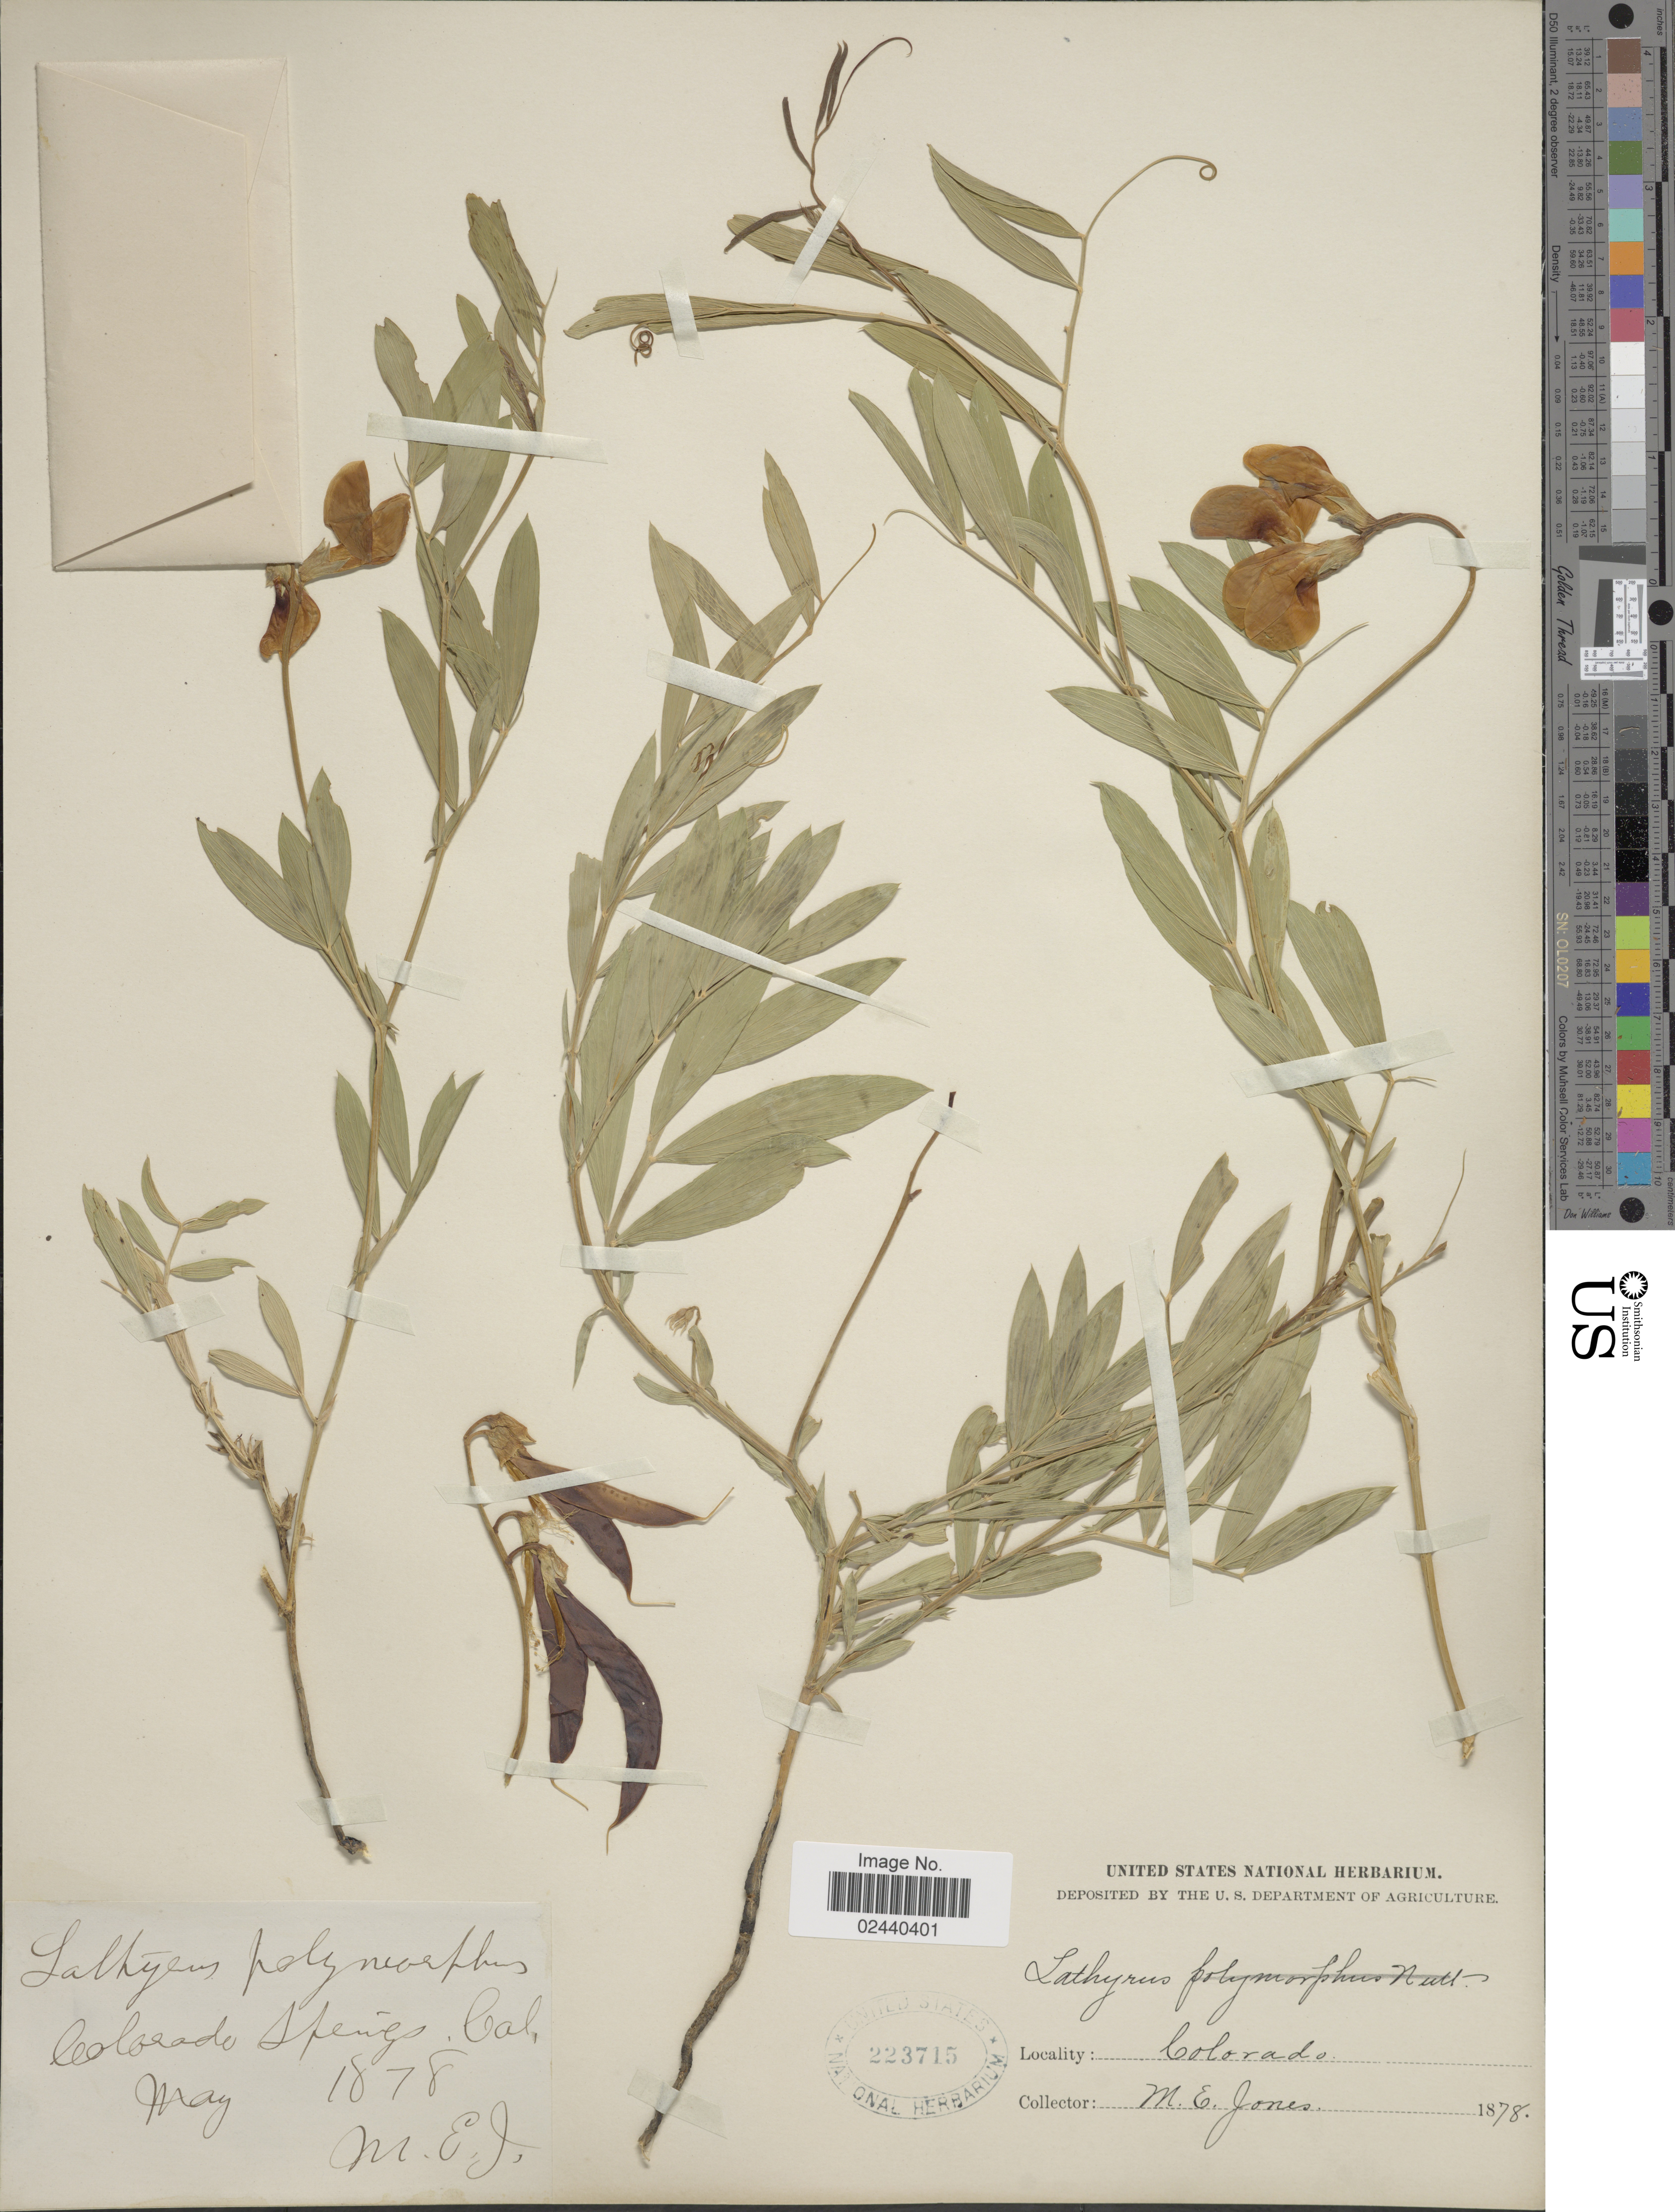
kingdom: Plantae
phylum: Tracheophyta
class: Magnoliopsida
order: Fabales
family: Fabaceae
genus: Lathyrus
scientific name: Lathyrus eucosmus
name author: Butters & H. St. John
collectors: M. E. Jones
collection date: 1878-05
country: United States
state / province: Colorado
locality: Colorado Springs, Col.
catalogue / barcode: US 223715